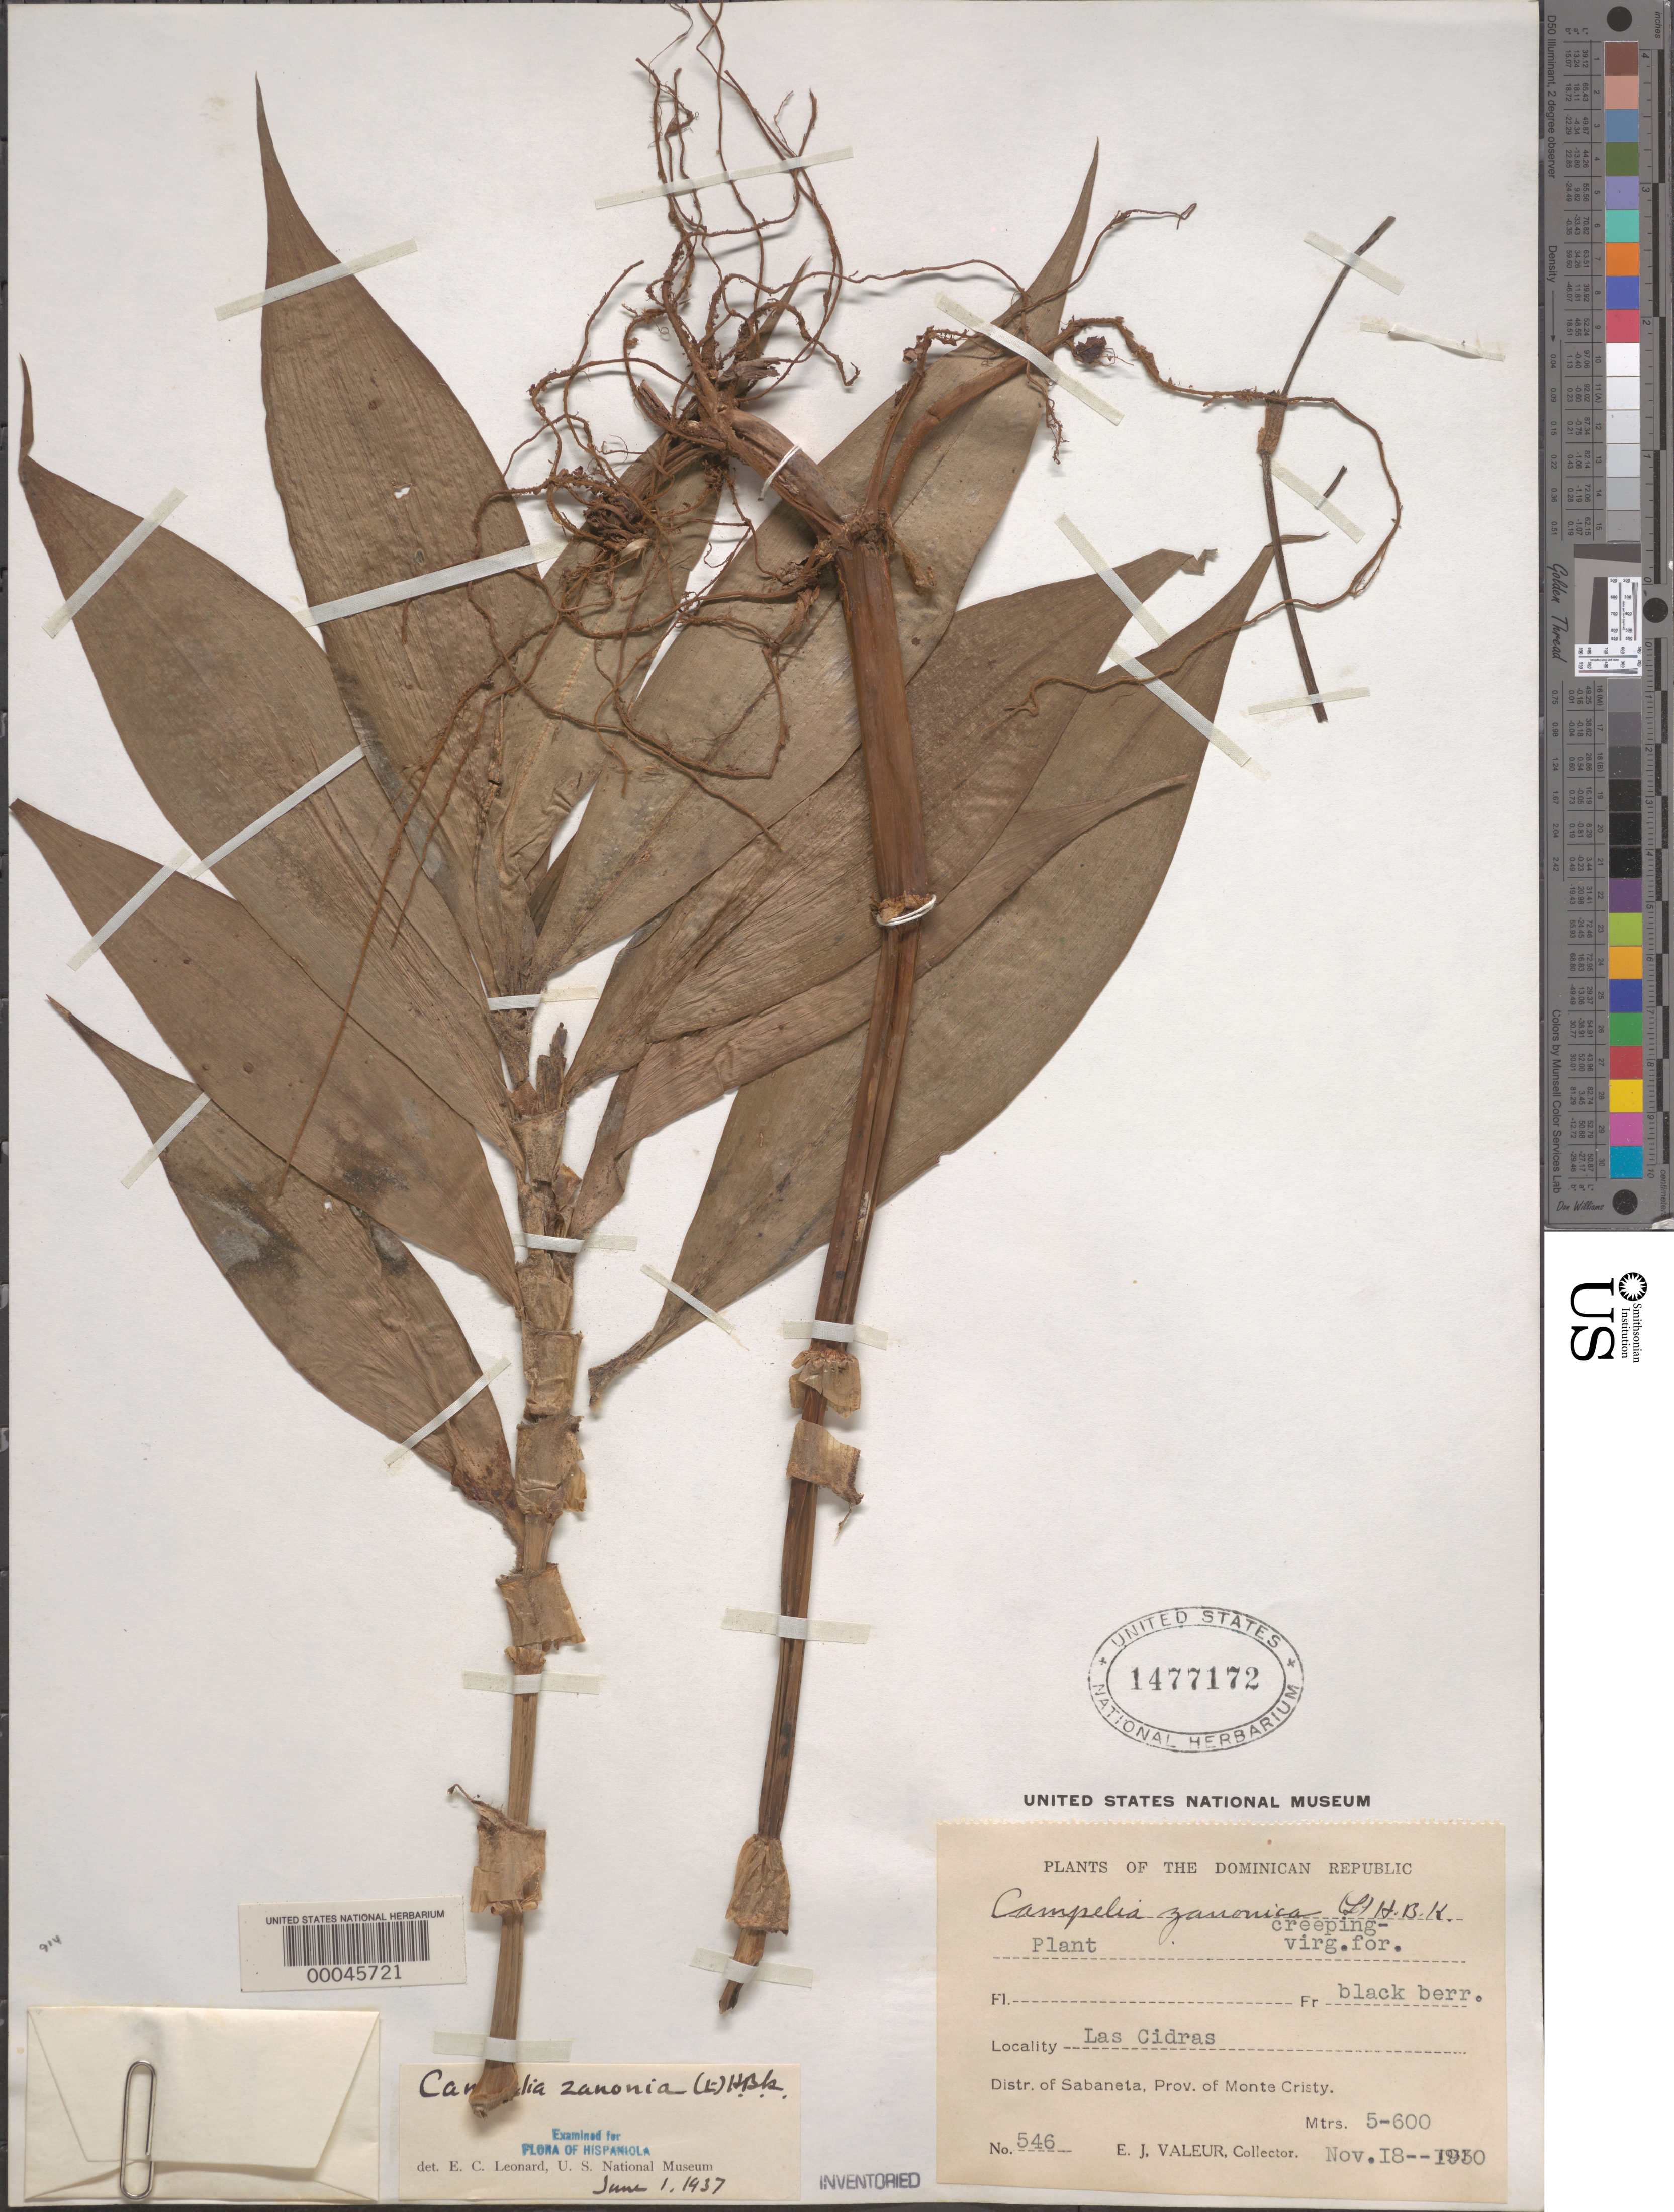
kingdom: Plantae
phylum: Tracheophyta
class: Liliopsida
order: Commelinales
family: Commelinaceae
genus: Tradescantia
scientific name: Tradescantia zanonia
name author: (L.) Sw.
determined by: Leonard, Emery C., (US)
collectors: E. Valeur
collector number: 546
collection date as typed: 18 Nov 1930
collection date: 1930-11-18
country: Dominican Republic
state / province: Monte Cristi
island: Hispaniola Island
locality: Las cidras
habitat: Virgin forest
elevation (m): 5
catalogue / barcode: US 1477172